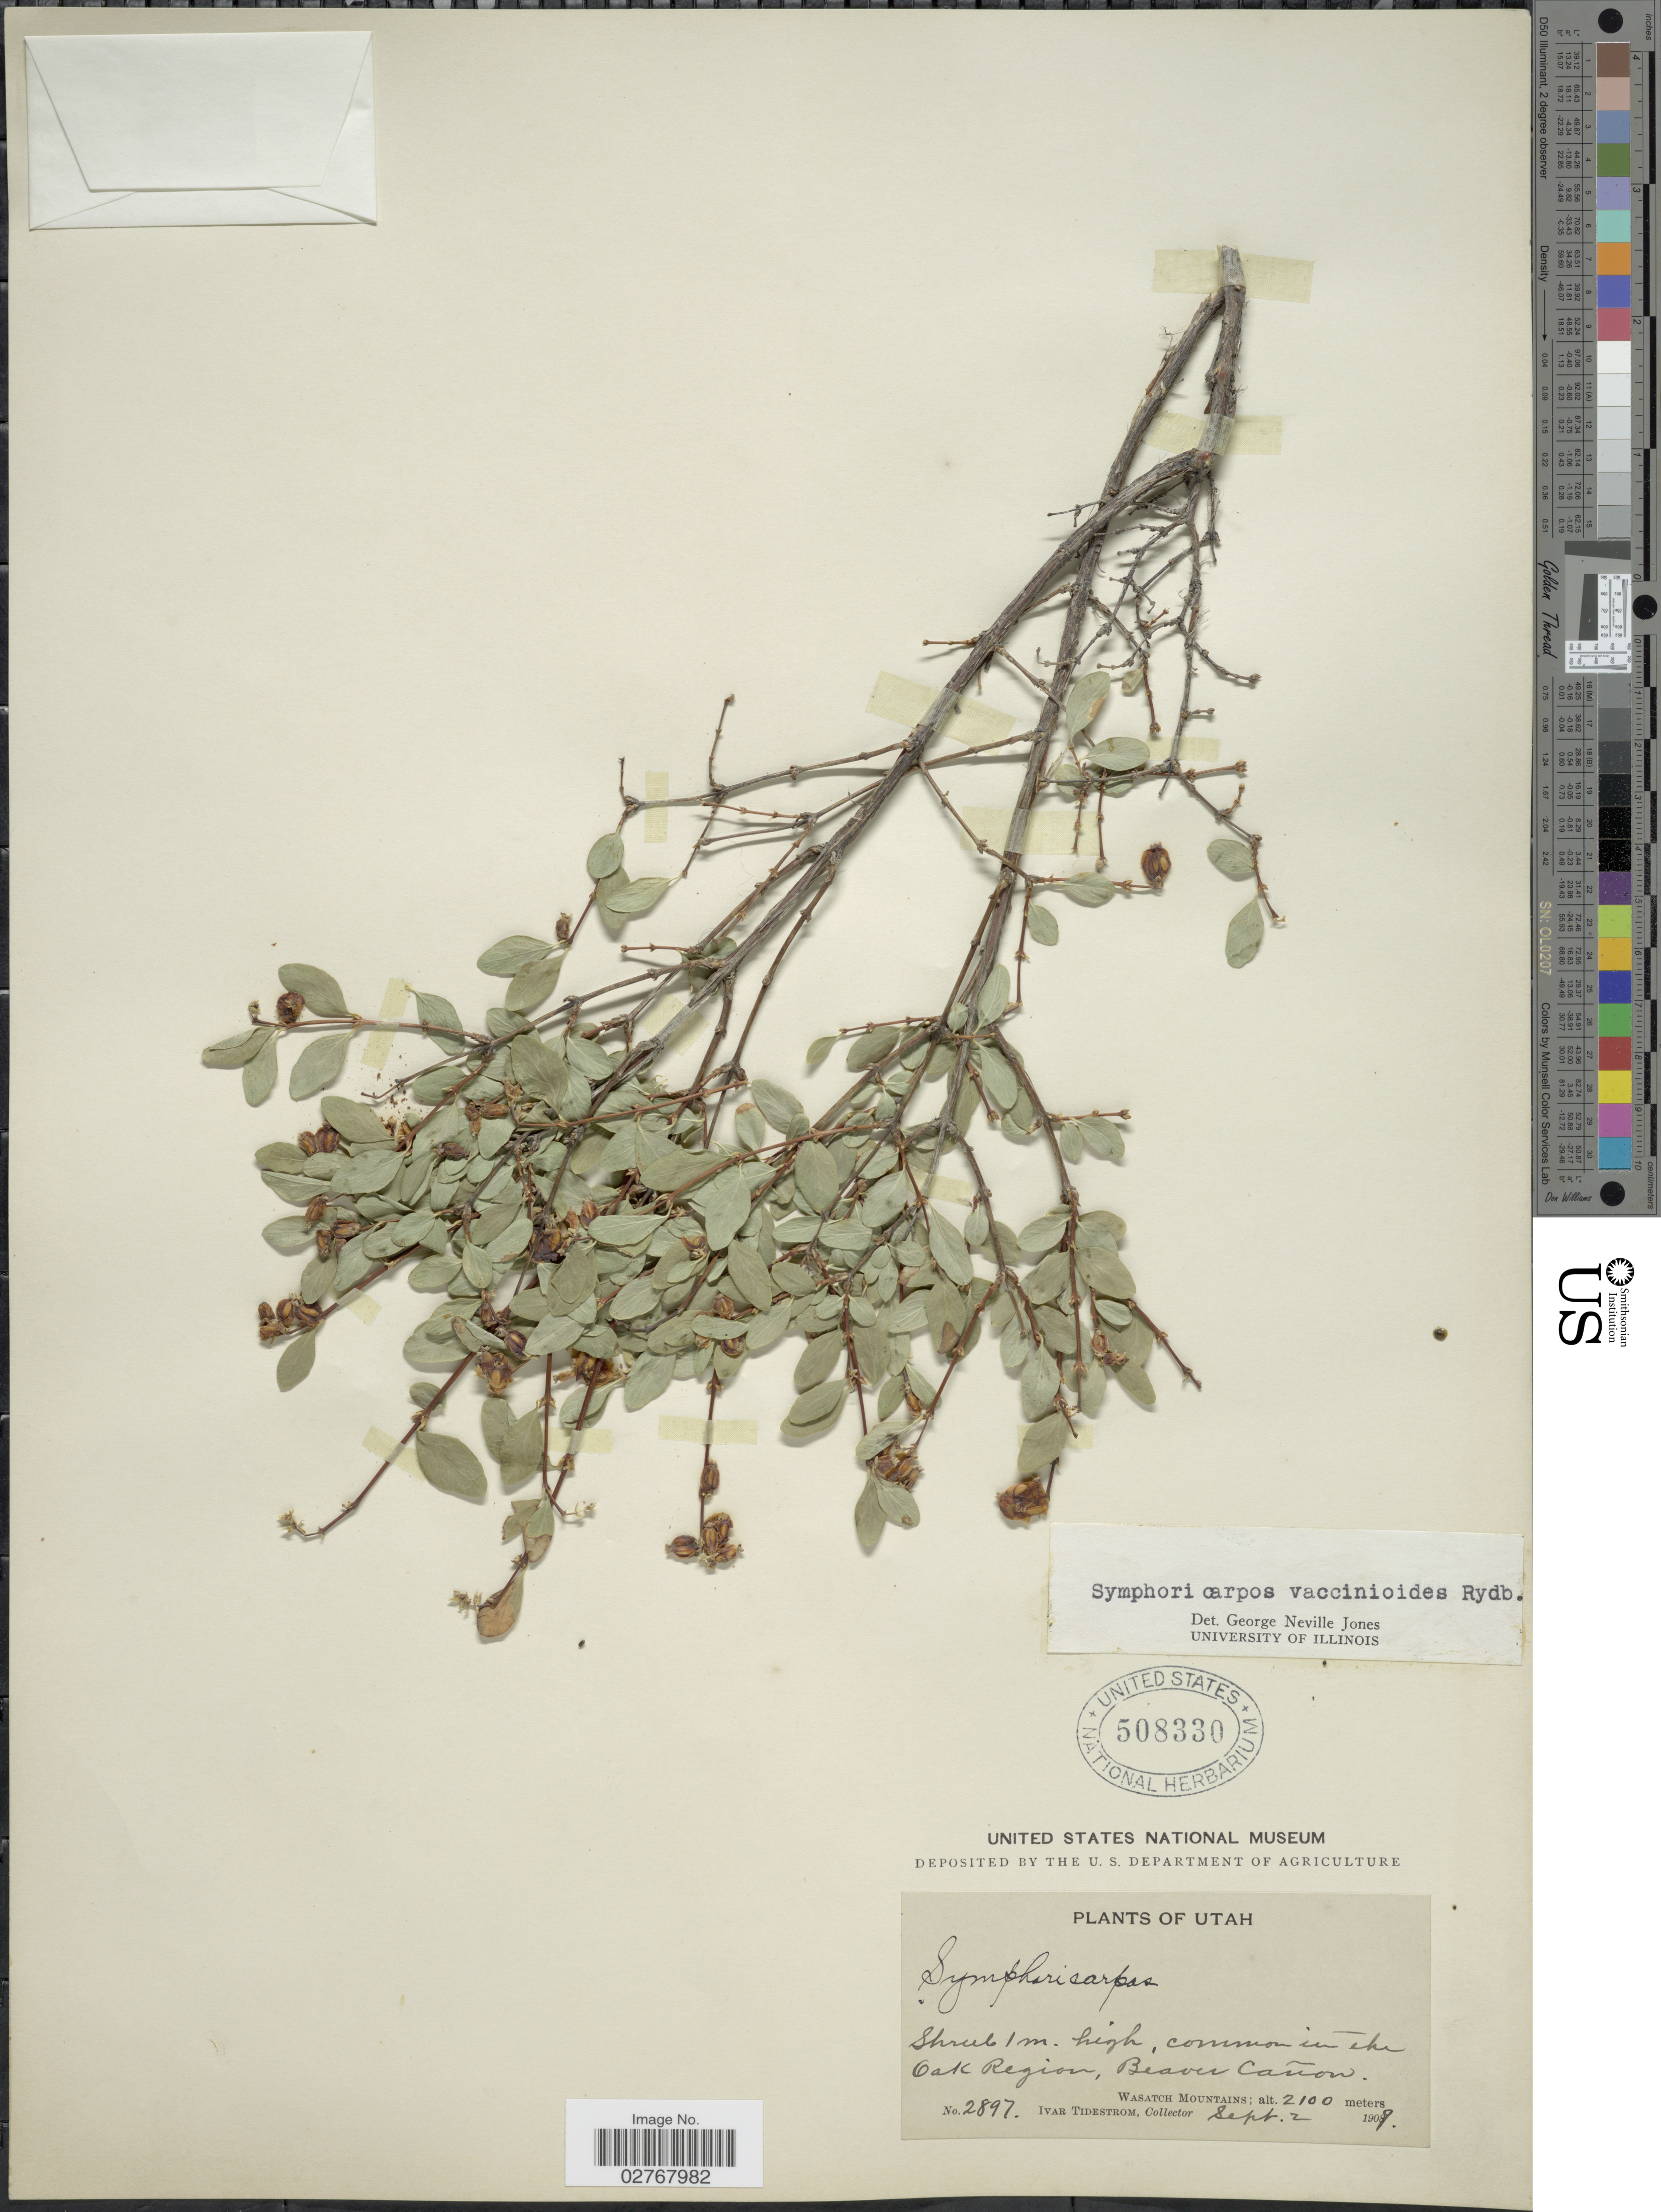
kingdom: Plantae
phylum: Tracheophyta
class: Magnoliopsida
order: Dipsacales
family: Caprifoliaceae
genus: Symphoricarpos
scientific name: Symphoricarpos vaccinioides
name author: Rydb.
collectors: I. F. Tidestrom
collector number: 2897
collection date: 1909-09-02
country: United States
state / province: Utah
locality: Common in the Oak Region, Beaver Canon, Wasatch Mountains.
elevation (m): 2100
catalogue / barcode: US 508330